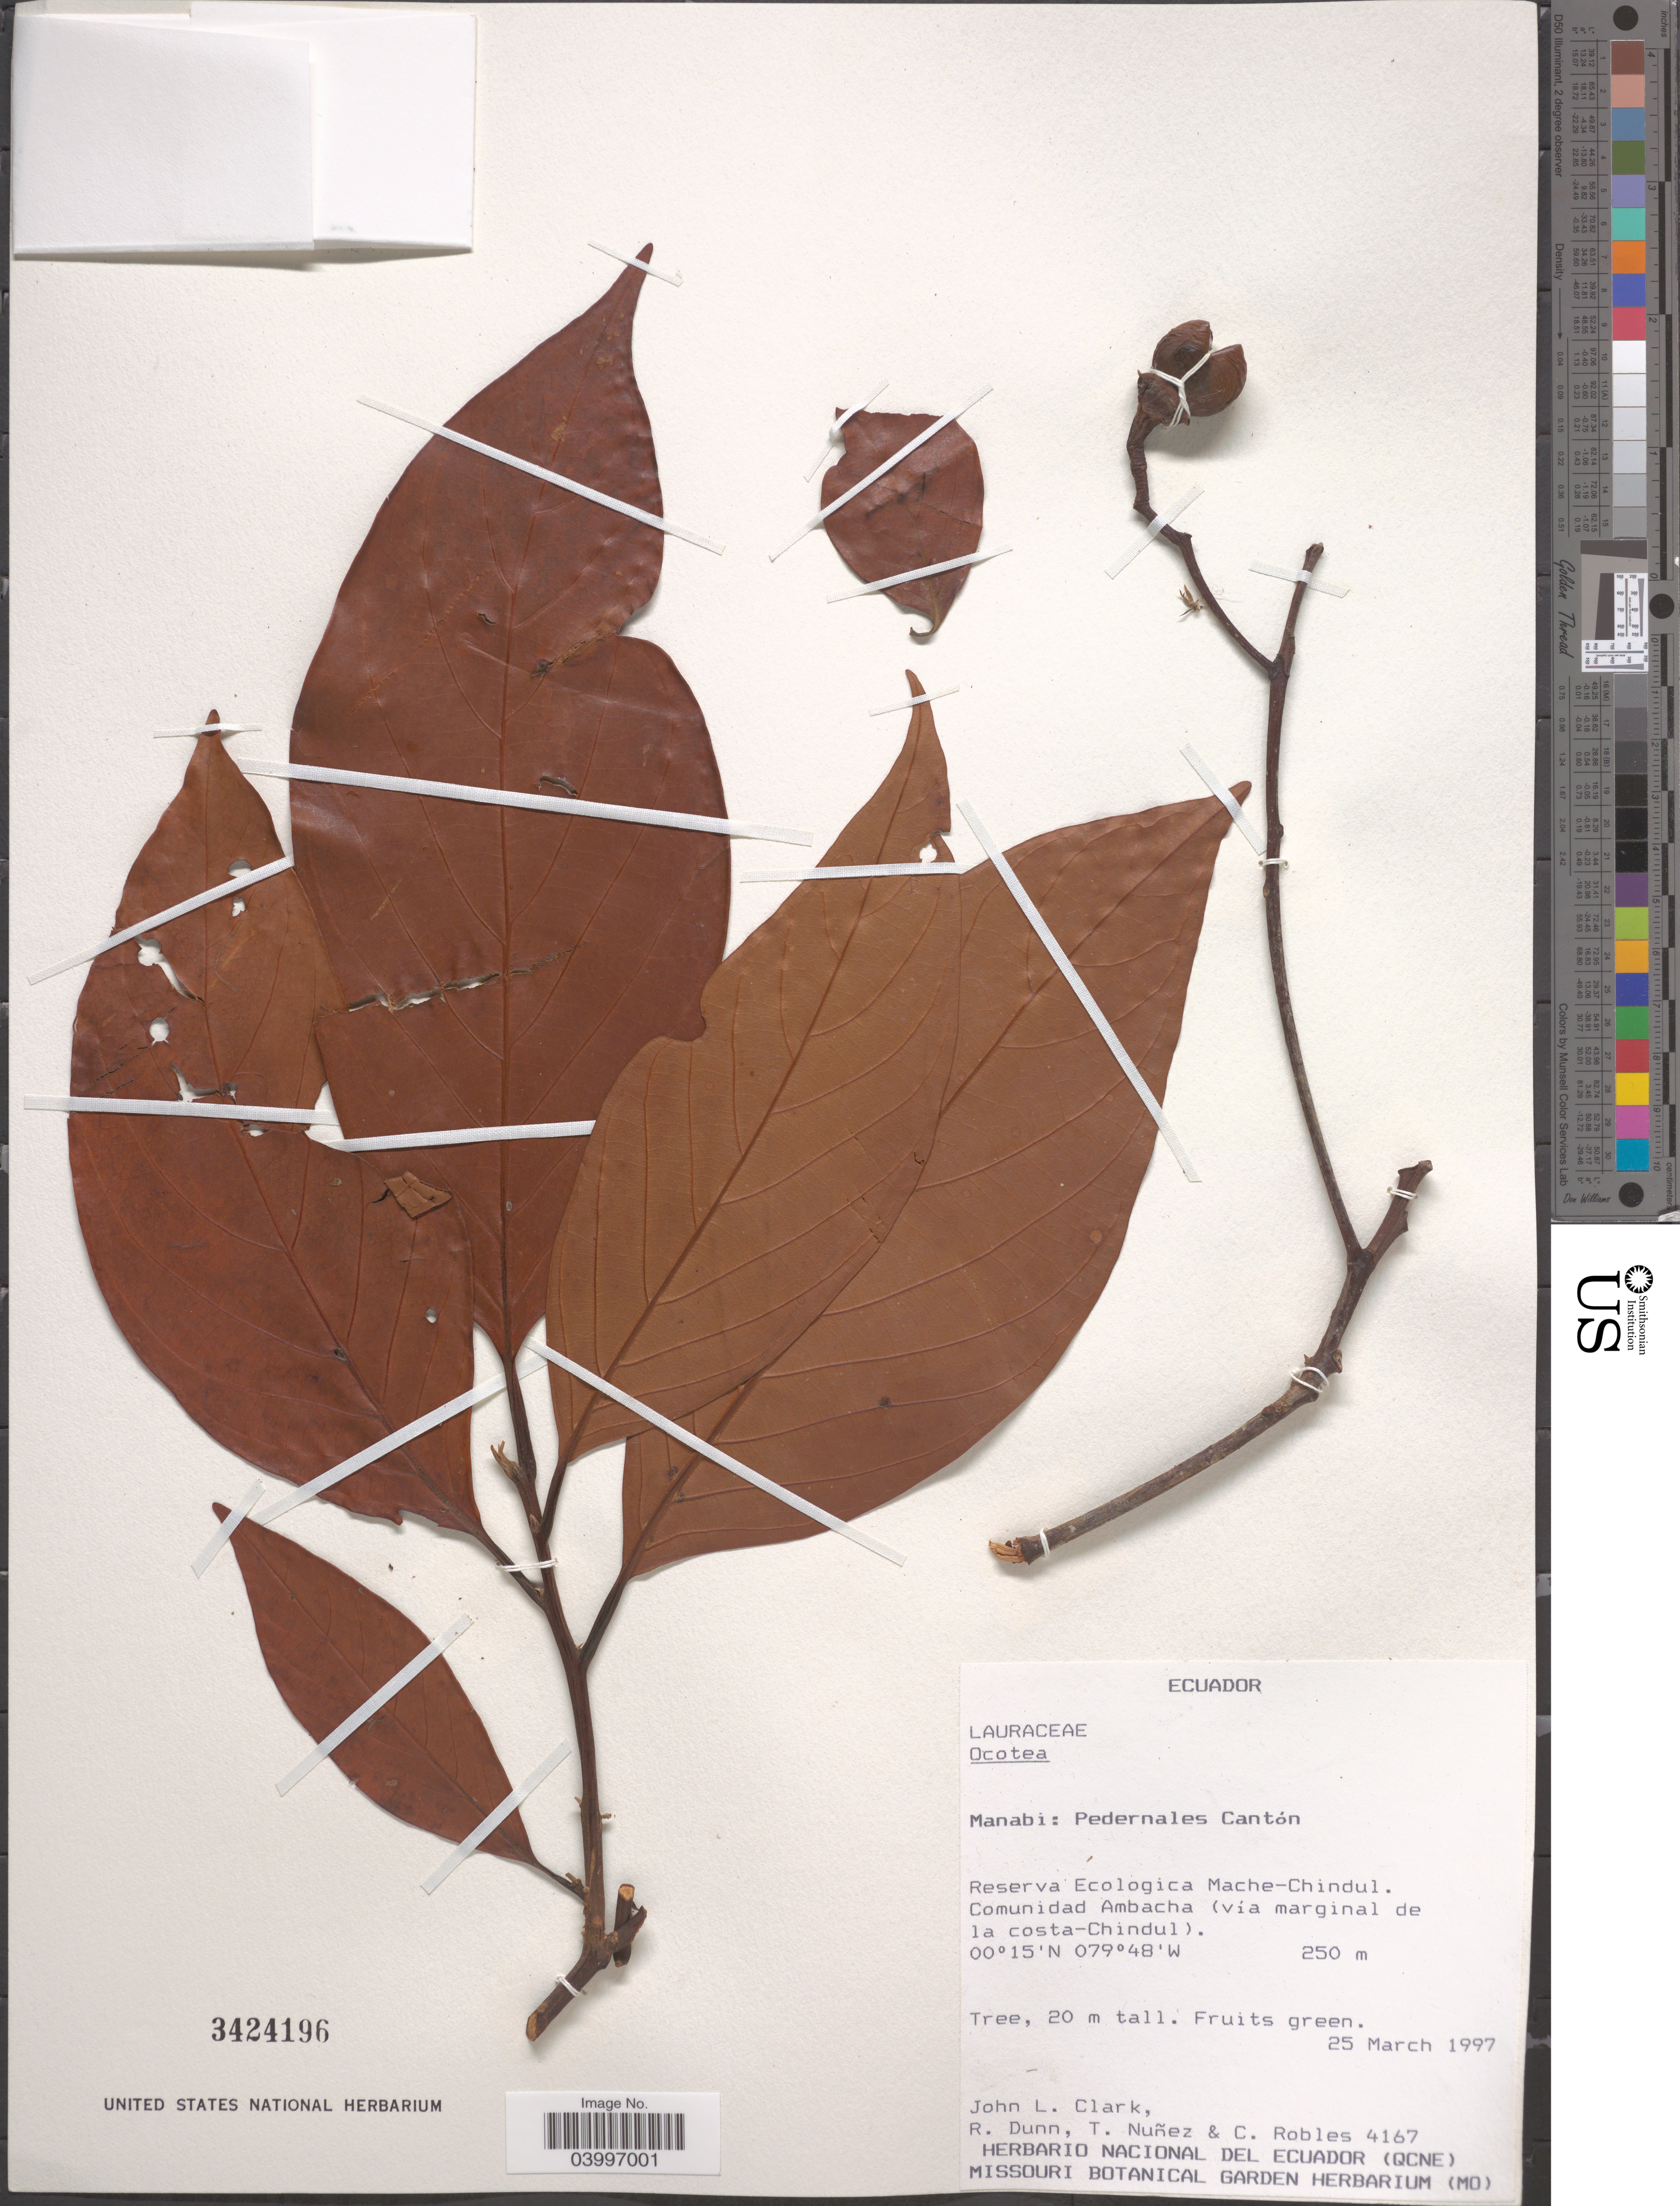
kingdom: Plantae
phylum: Tracheophyta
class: Magnoliopsida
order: Laurales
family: Lauraceae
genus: Ocotea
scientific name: Ocotea sp.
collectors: J. L. Clark, R. Dunn, T. Núñez & C. Robles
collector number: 4167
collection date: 1997-03-25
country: Ecuador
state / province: Manabí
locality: Pedernales Cantón. Reserva Ecologica Mache-Chindul. Comunidad Ambacha (vía marginal de la costa-Chindul).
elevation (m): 250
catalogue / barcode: US 3424196